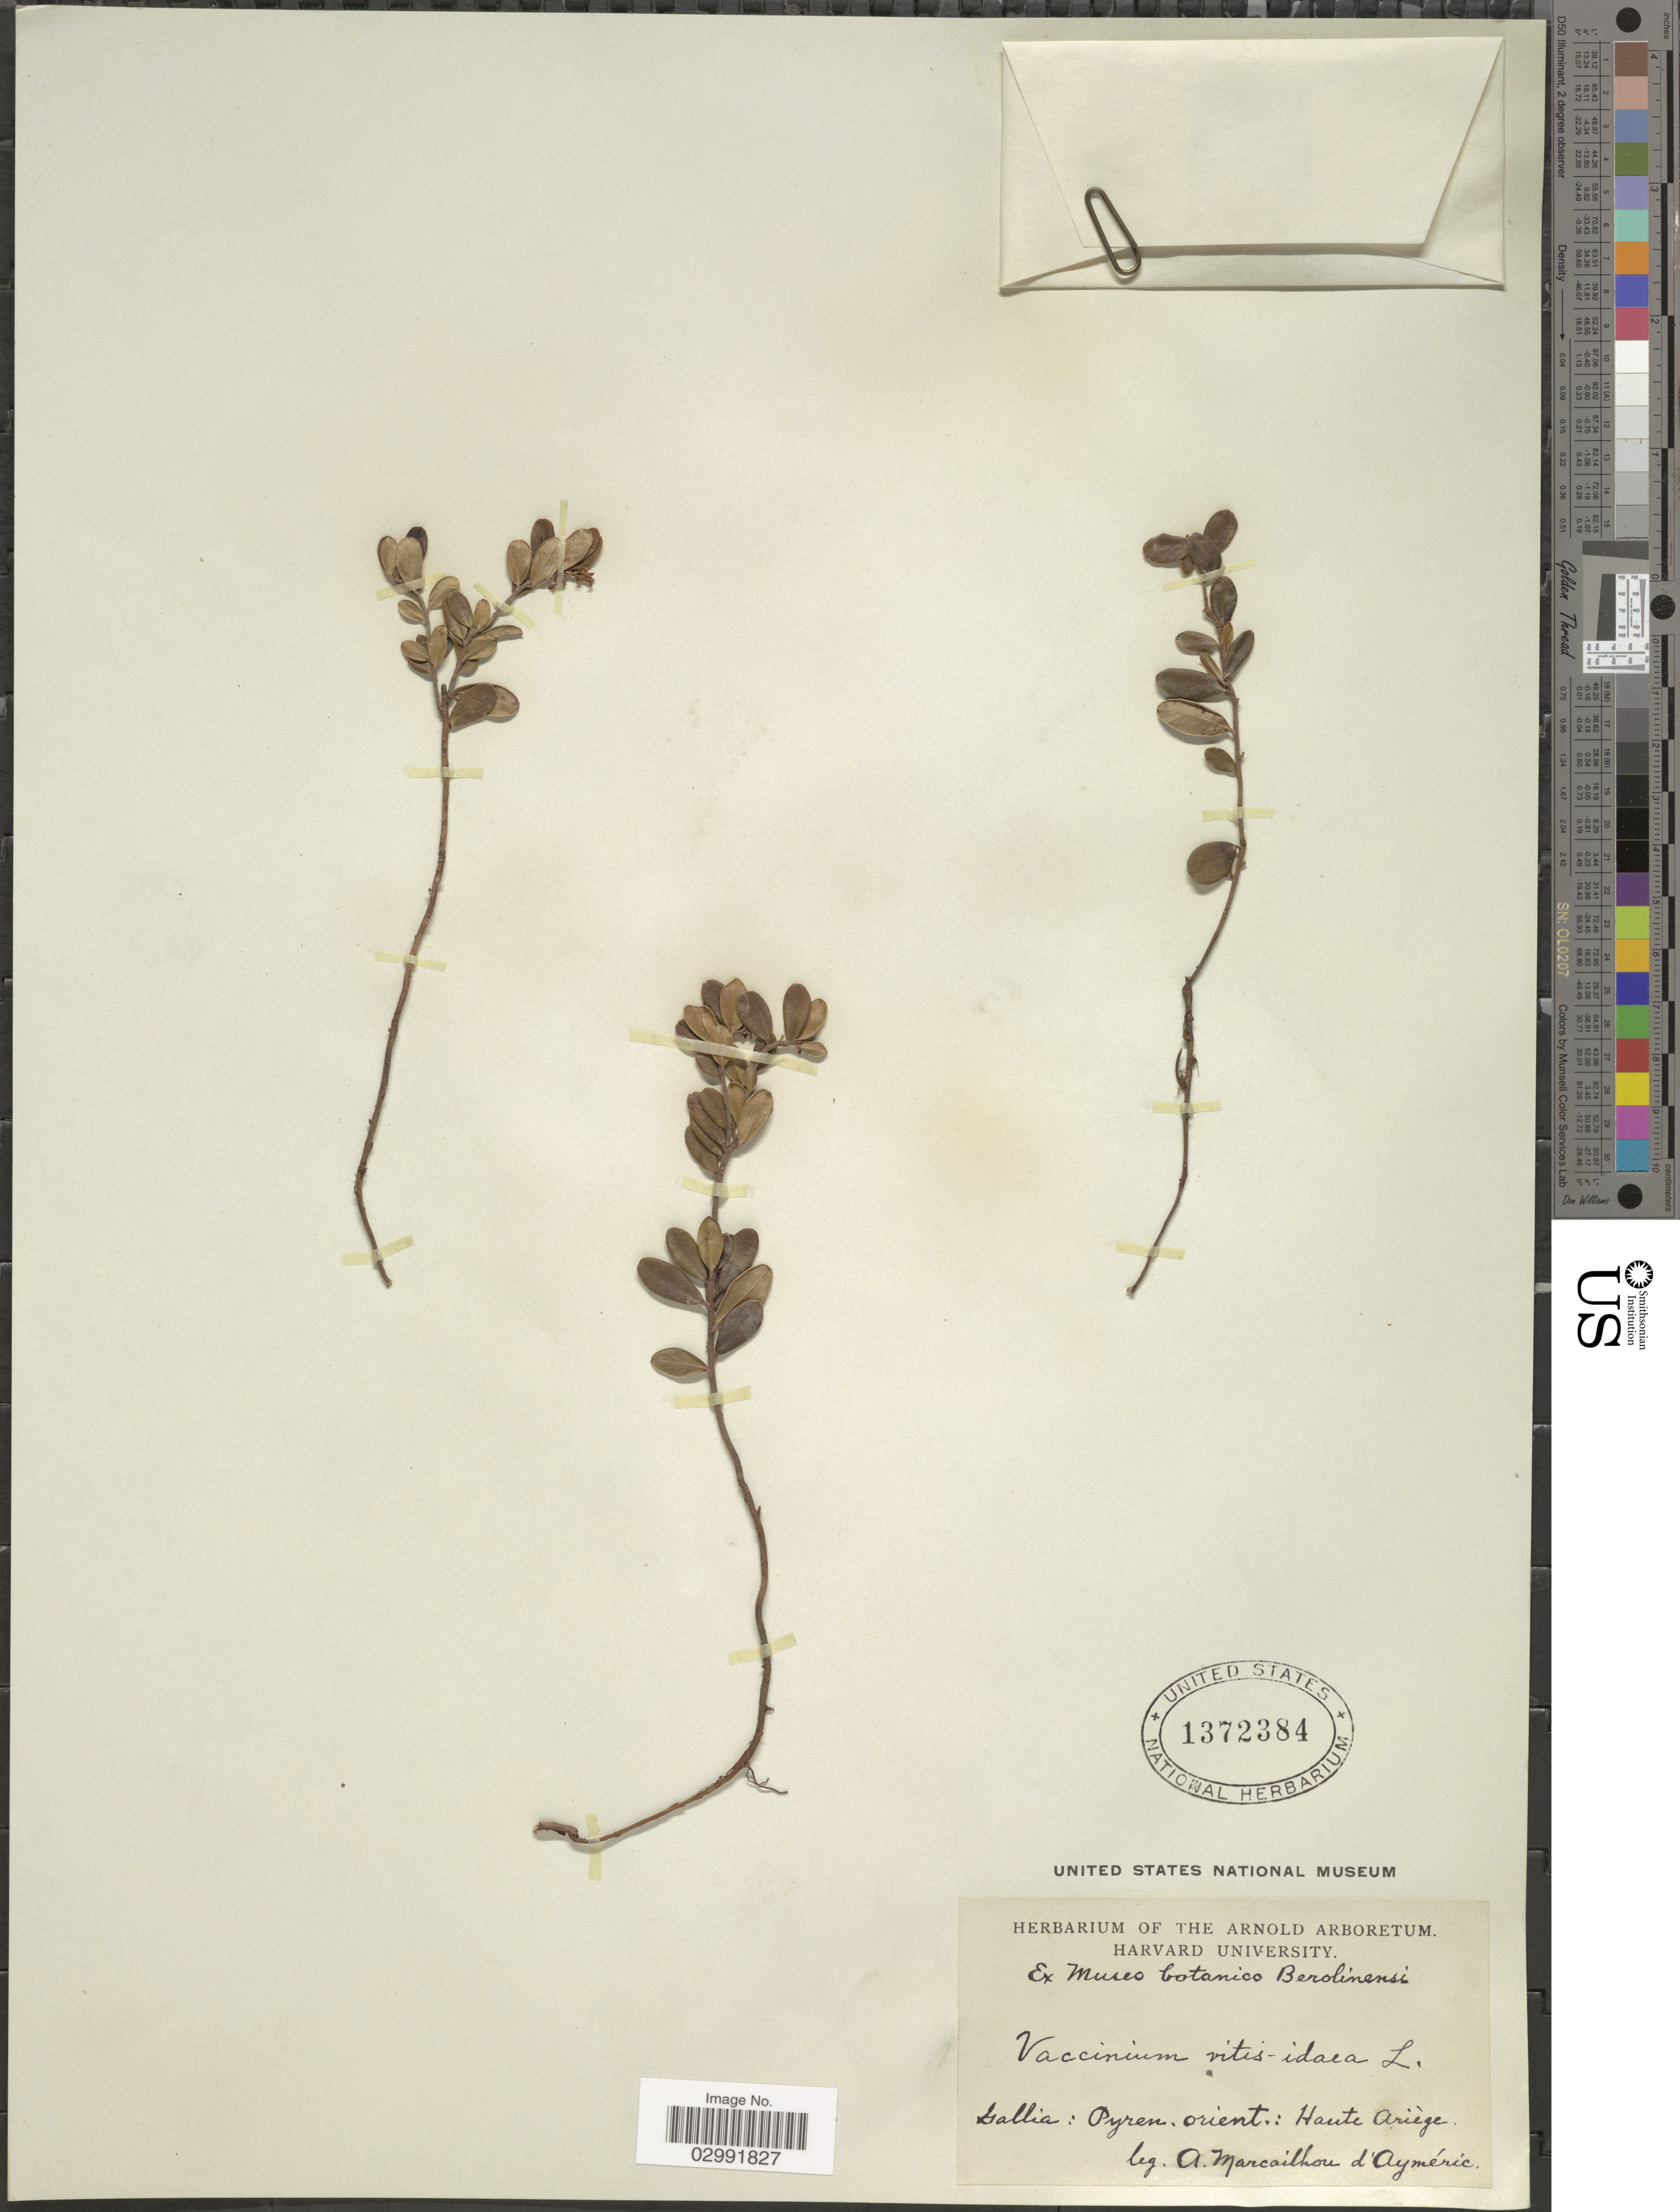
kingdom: Plantae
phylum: Tracheophyta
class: Magnoliopsida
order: Ericales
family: Ericaceae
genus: Vaccinium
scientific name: Vaccinium vitis-idaea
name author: L.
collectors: A.L.M. Marcailhou d' Aymeric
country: France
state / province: Occitanie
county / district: Ariège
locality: Gallia: Pyren. orient.: Haute Ariège.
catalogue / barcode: US 1372384